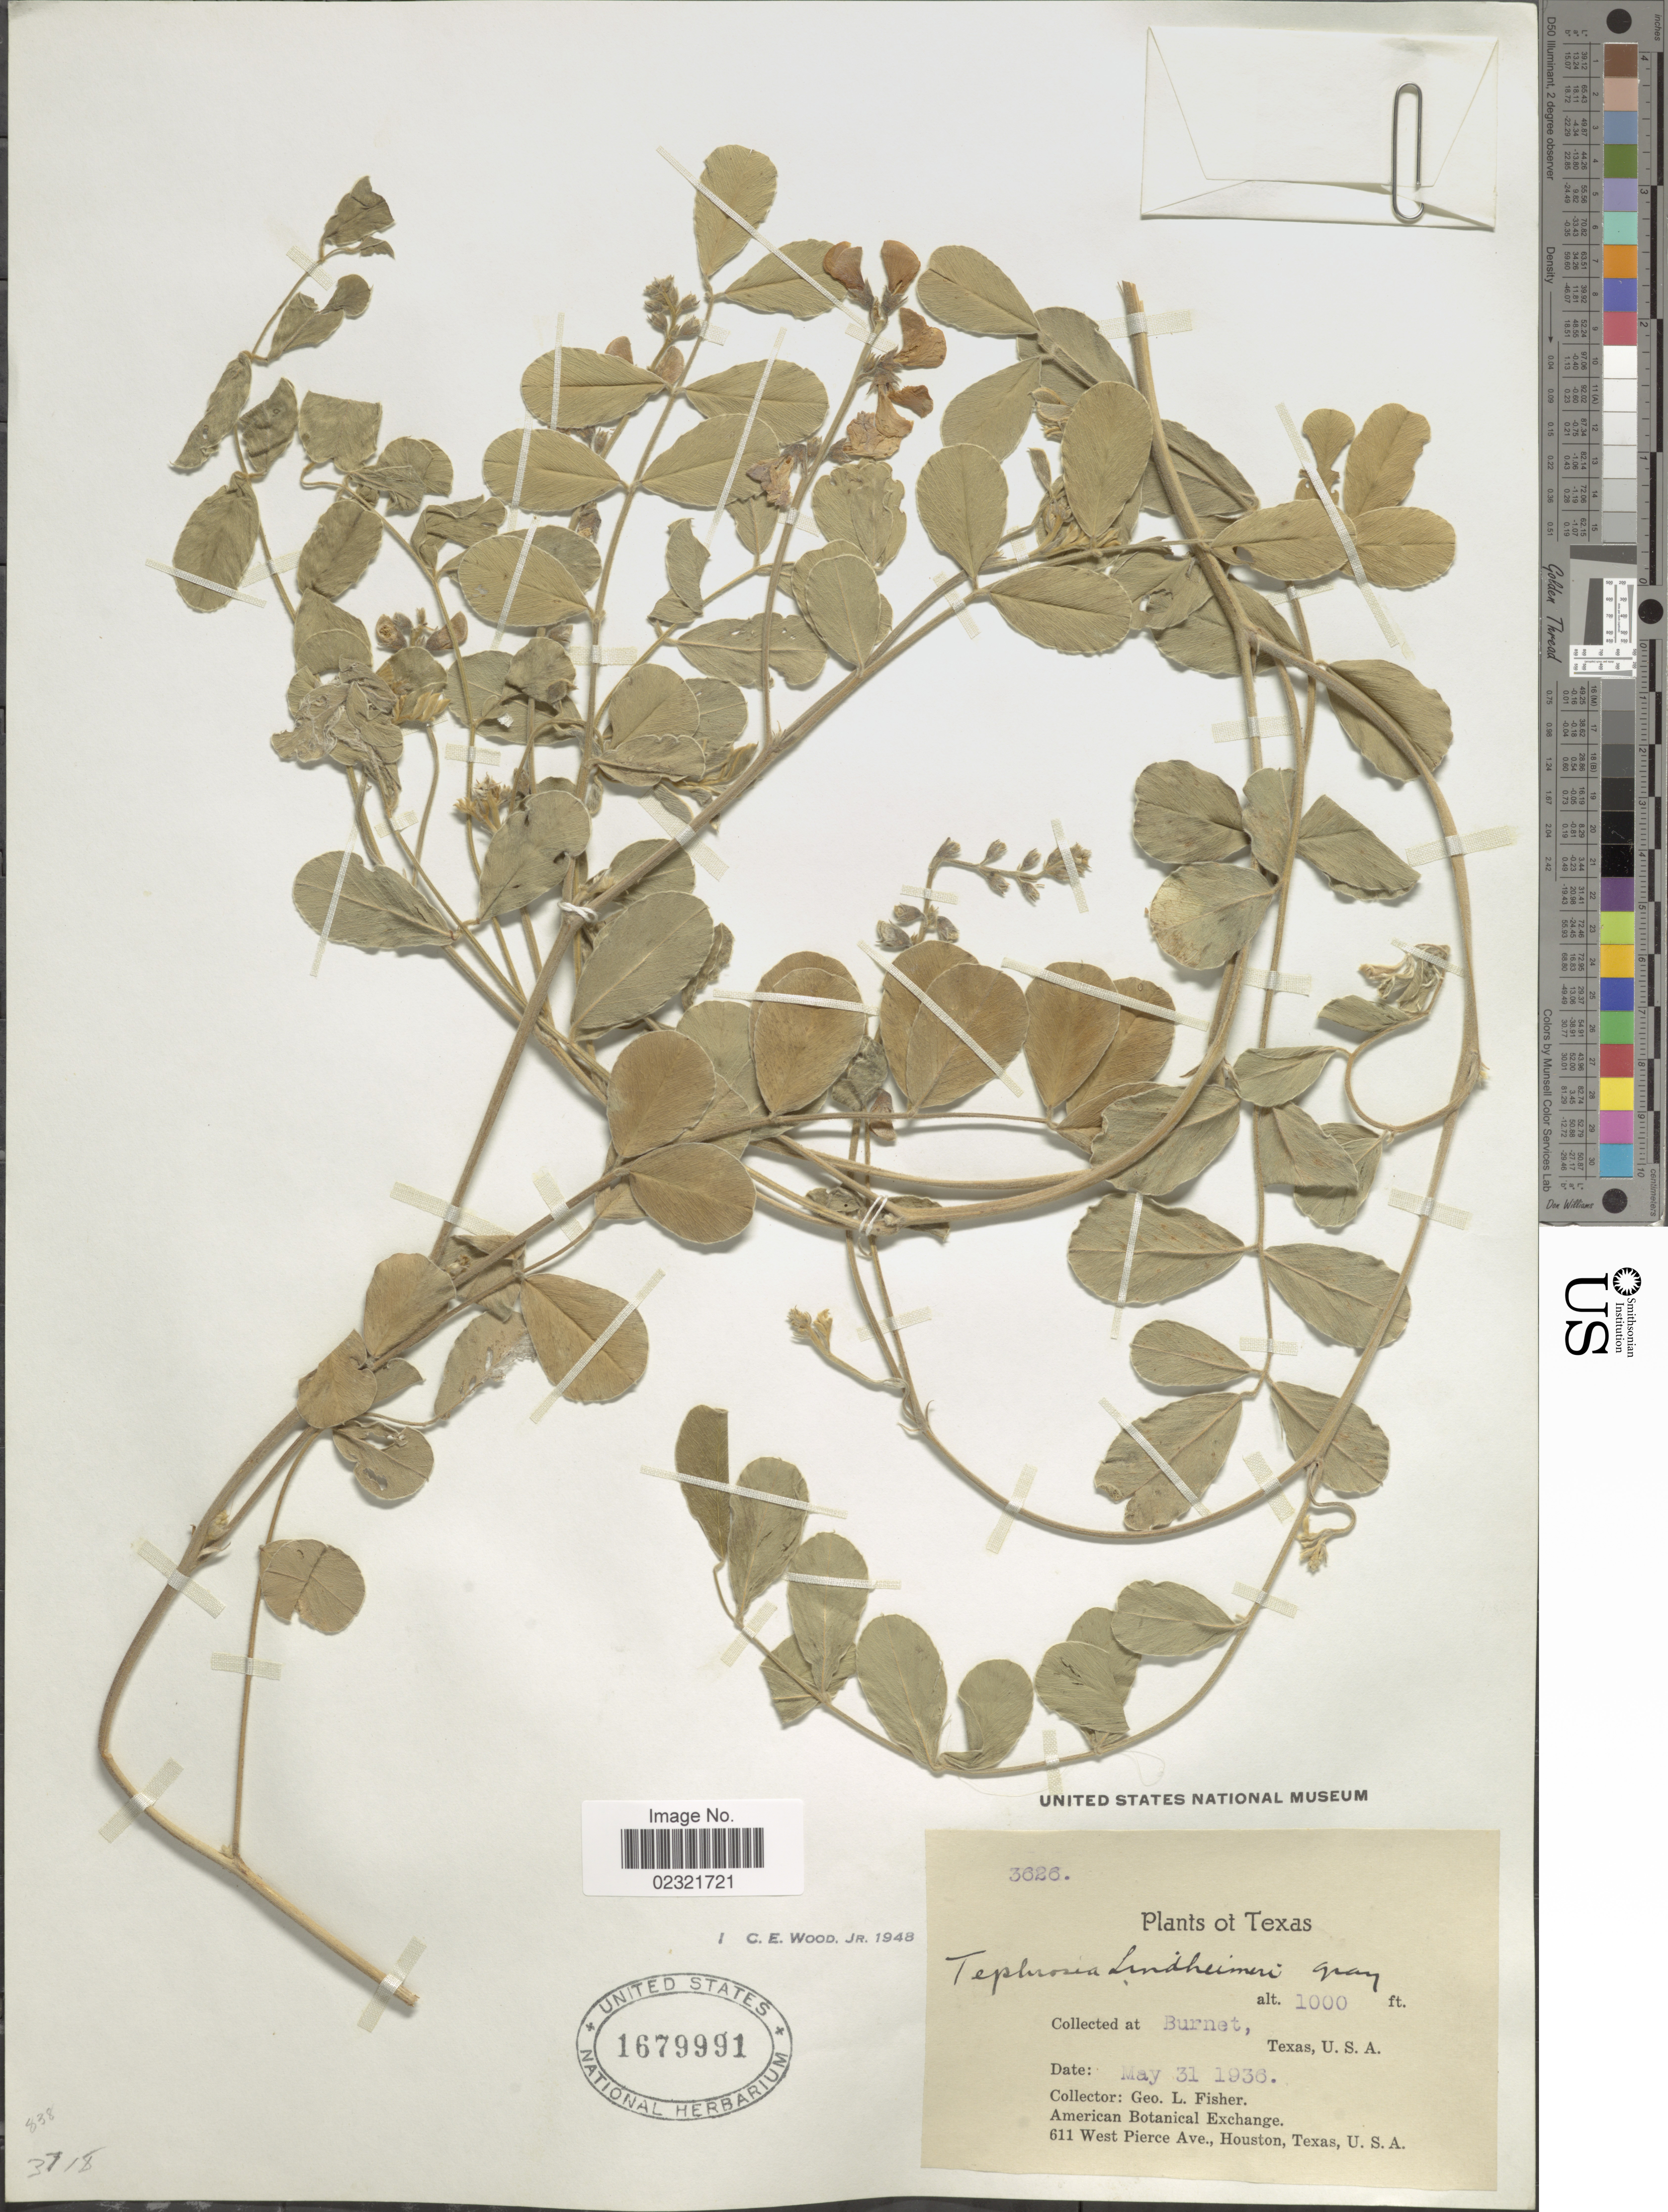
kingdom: Plantae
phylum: Tracheophyta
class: Magnoliopsida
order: Fabales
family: Fabaceae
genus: Tephrosia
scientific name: Tephrosia lindheimeri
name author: A. Gray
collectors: G. L. Fisher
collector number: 3626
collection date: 1936-05-31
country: United States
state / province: Texas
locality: Burnet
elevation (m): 305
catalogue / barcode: US 1679991